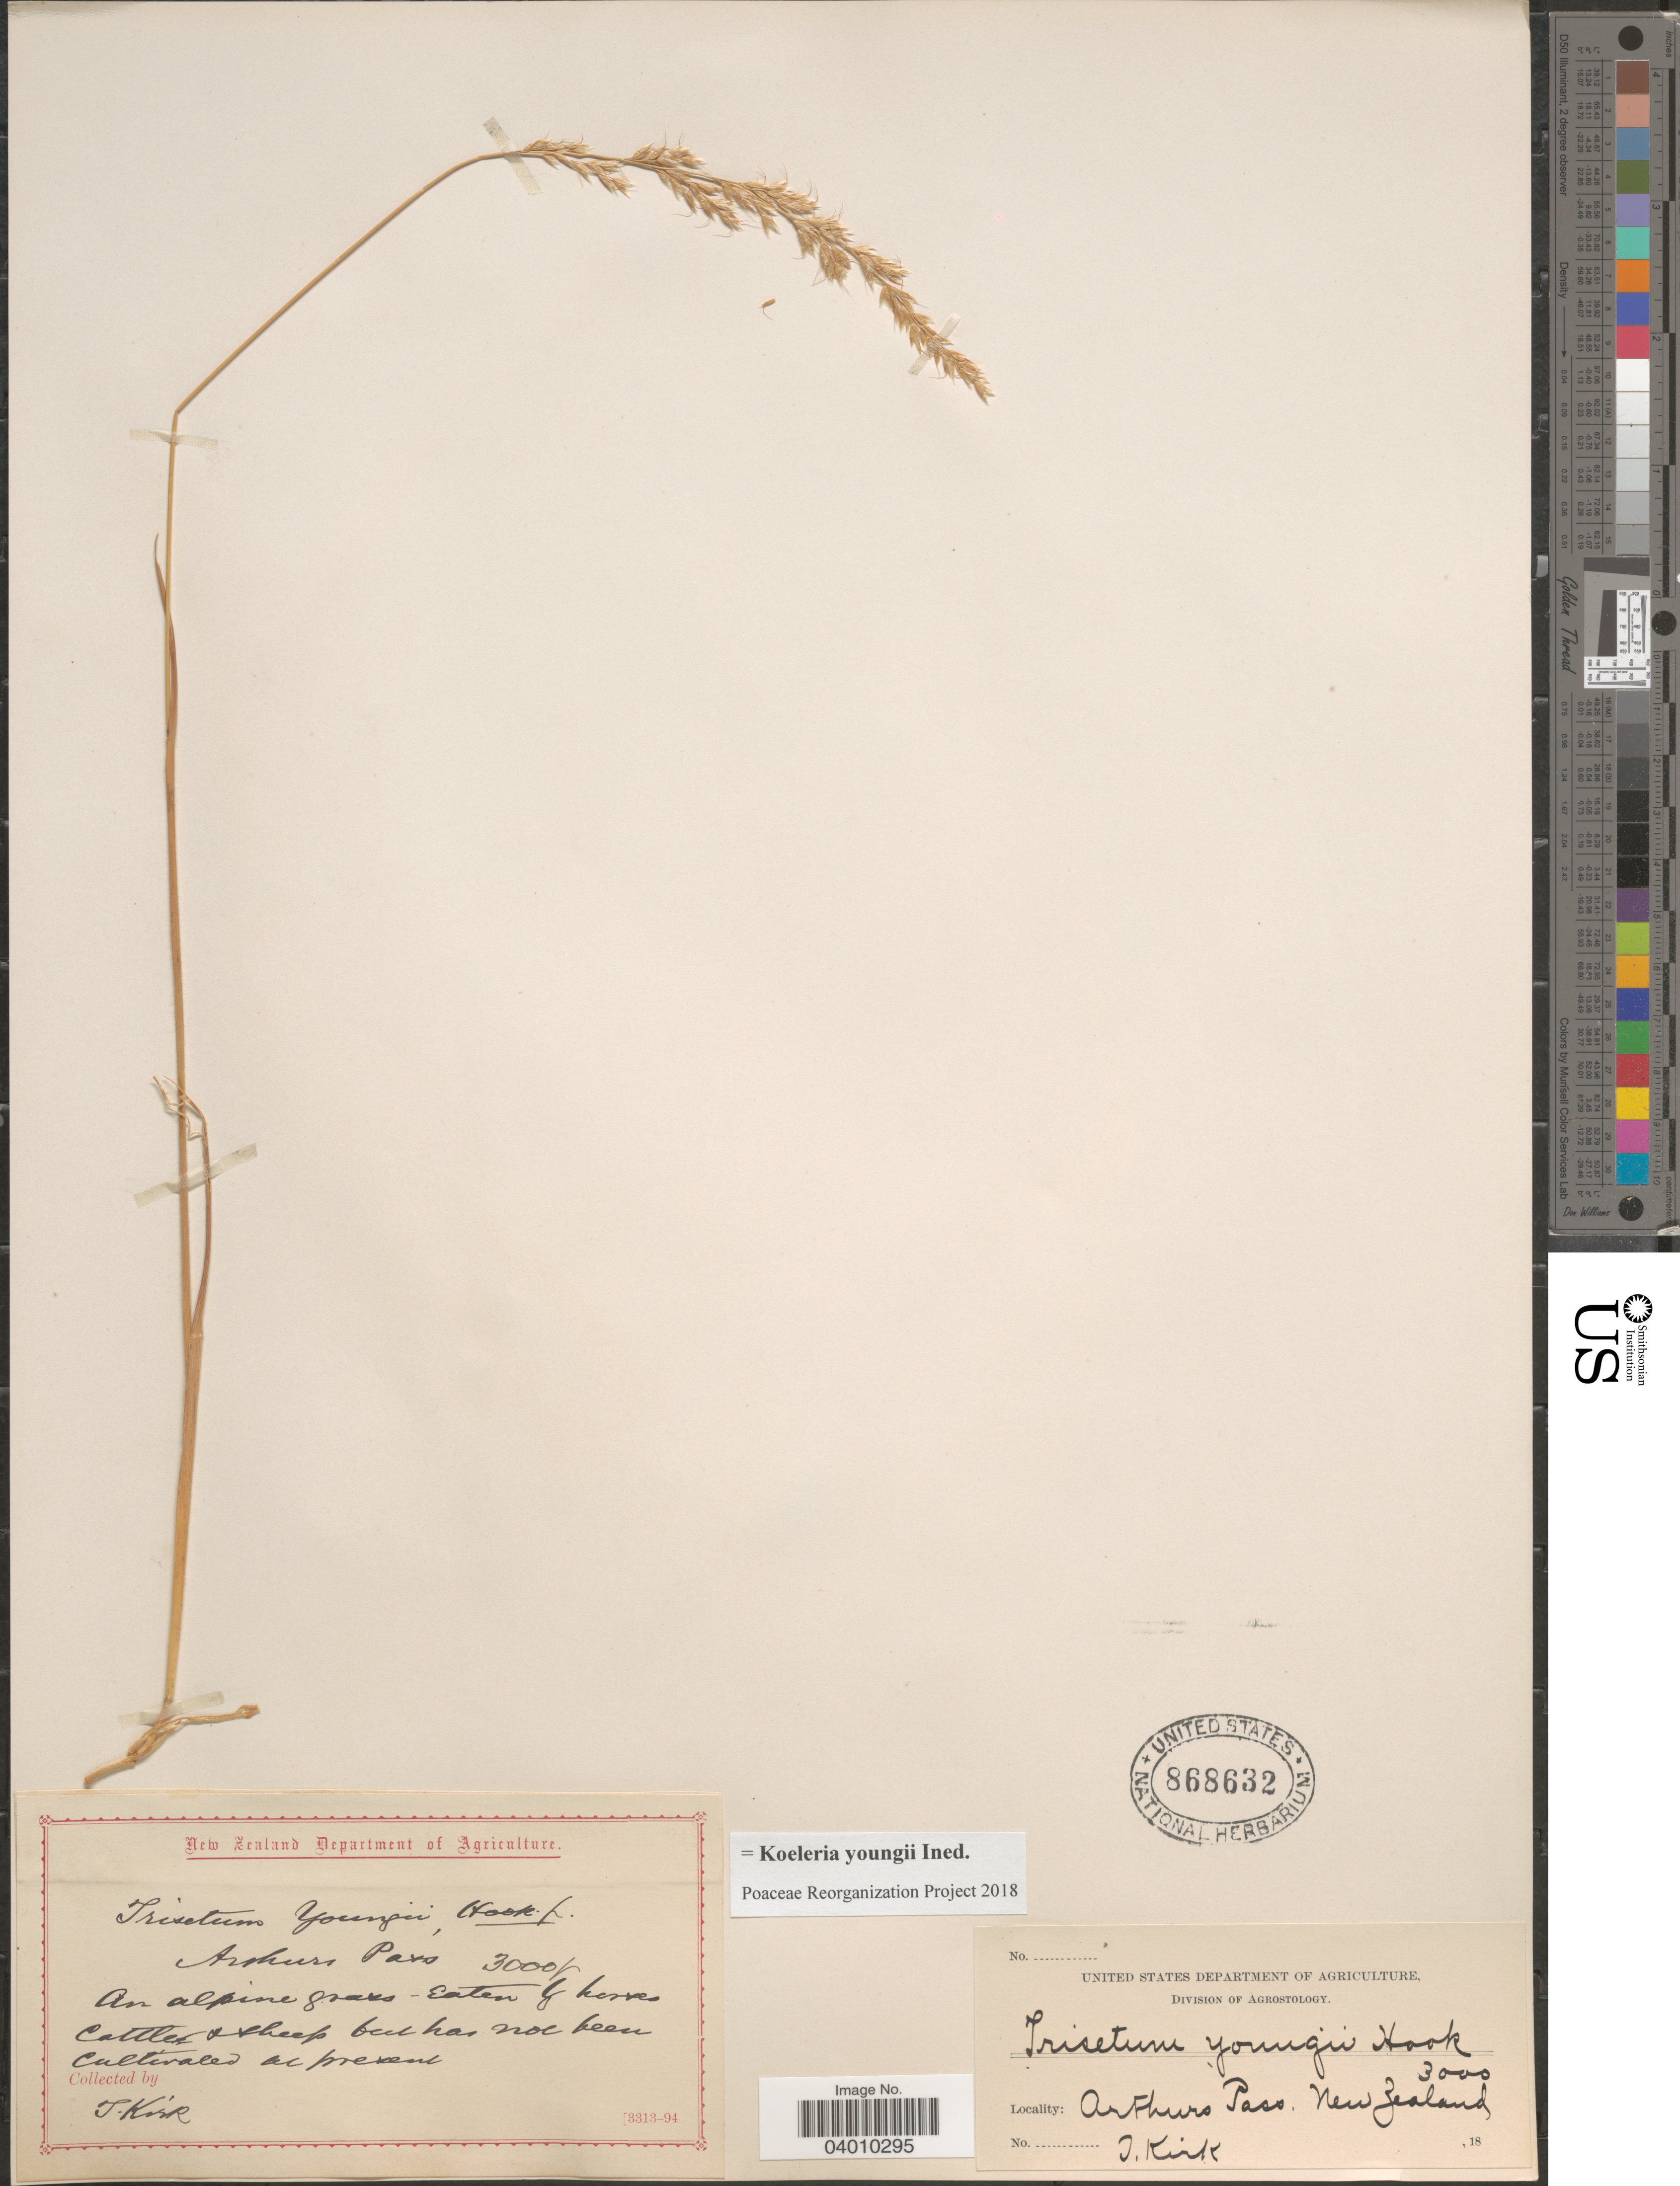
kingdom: Plantae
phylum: Tracheophyta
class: Liliopsida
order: Poales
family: Poaceae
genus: Koeleria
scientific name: Koeleria youngii ined.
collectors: T. Kirk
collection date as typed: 18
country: New Zealand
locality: Arthurs Pass.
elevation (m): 914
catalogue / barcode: US 868632